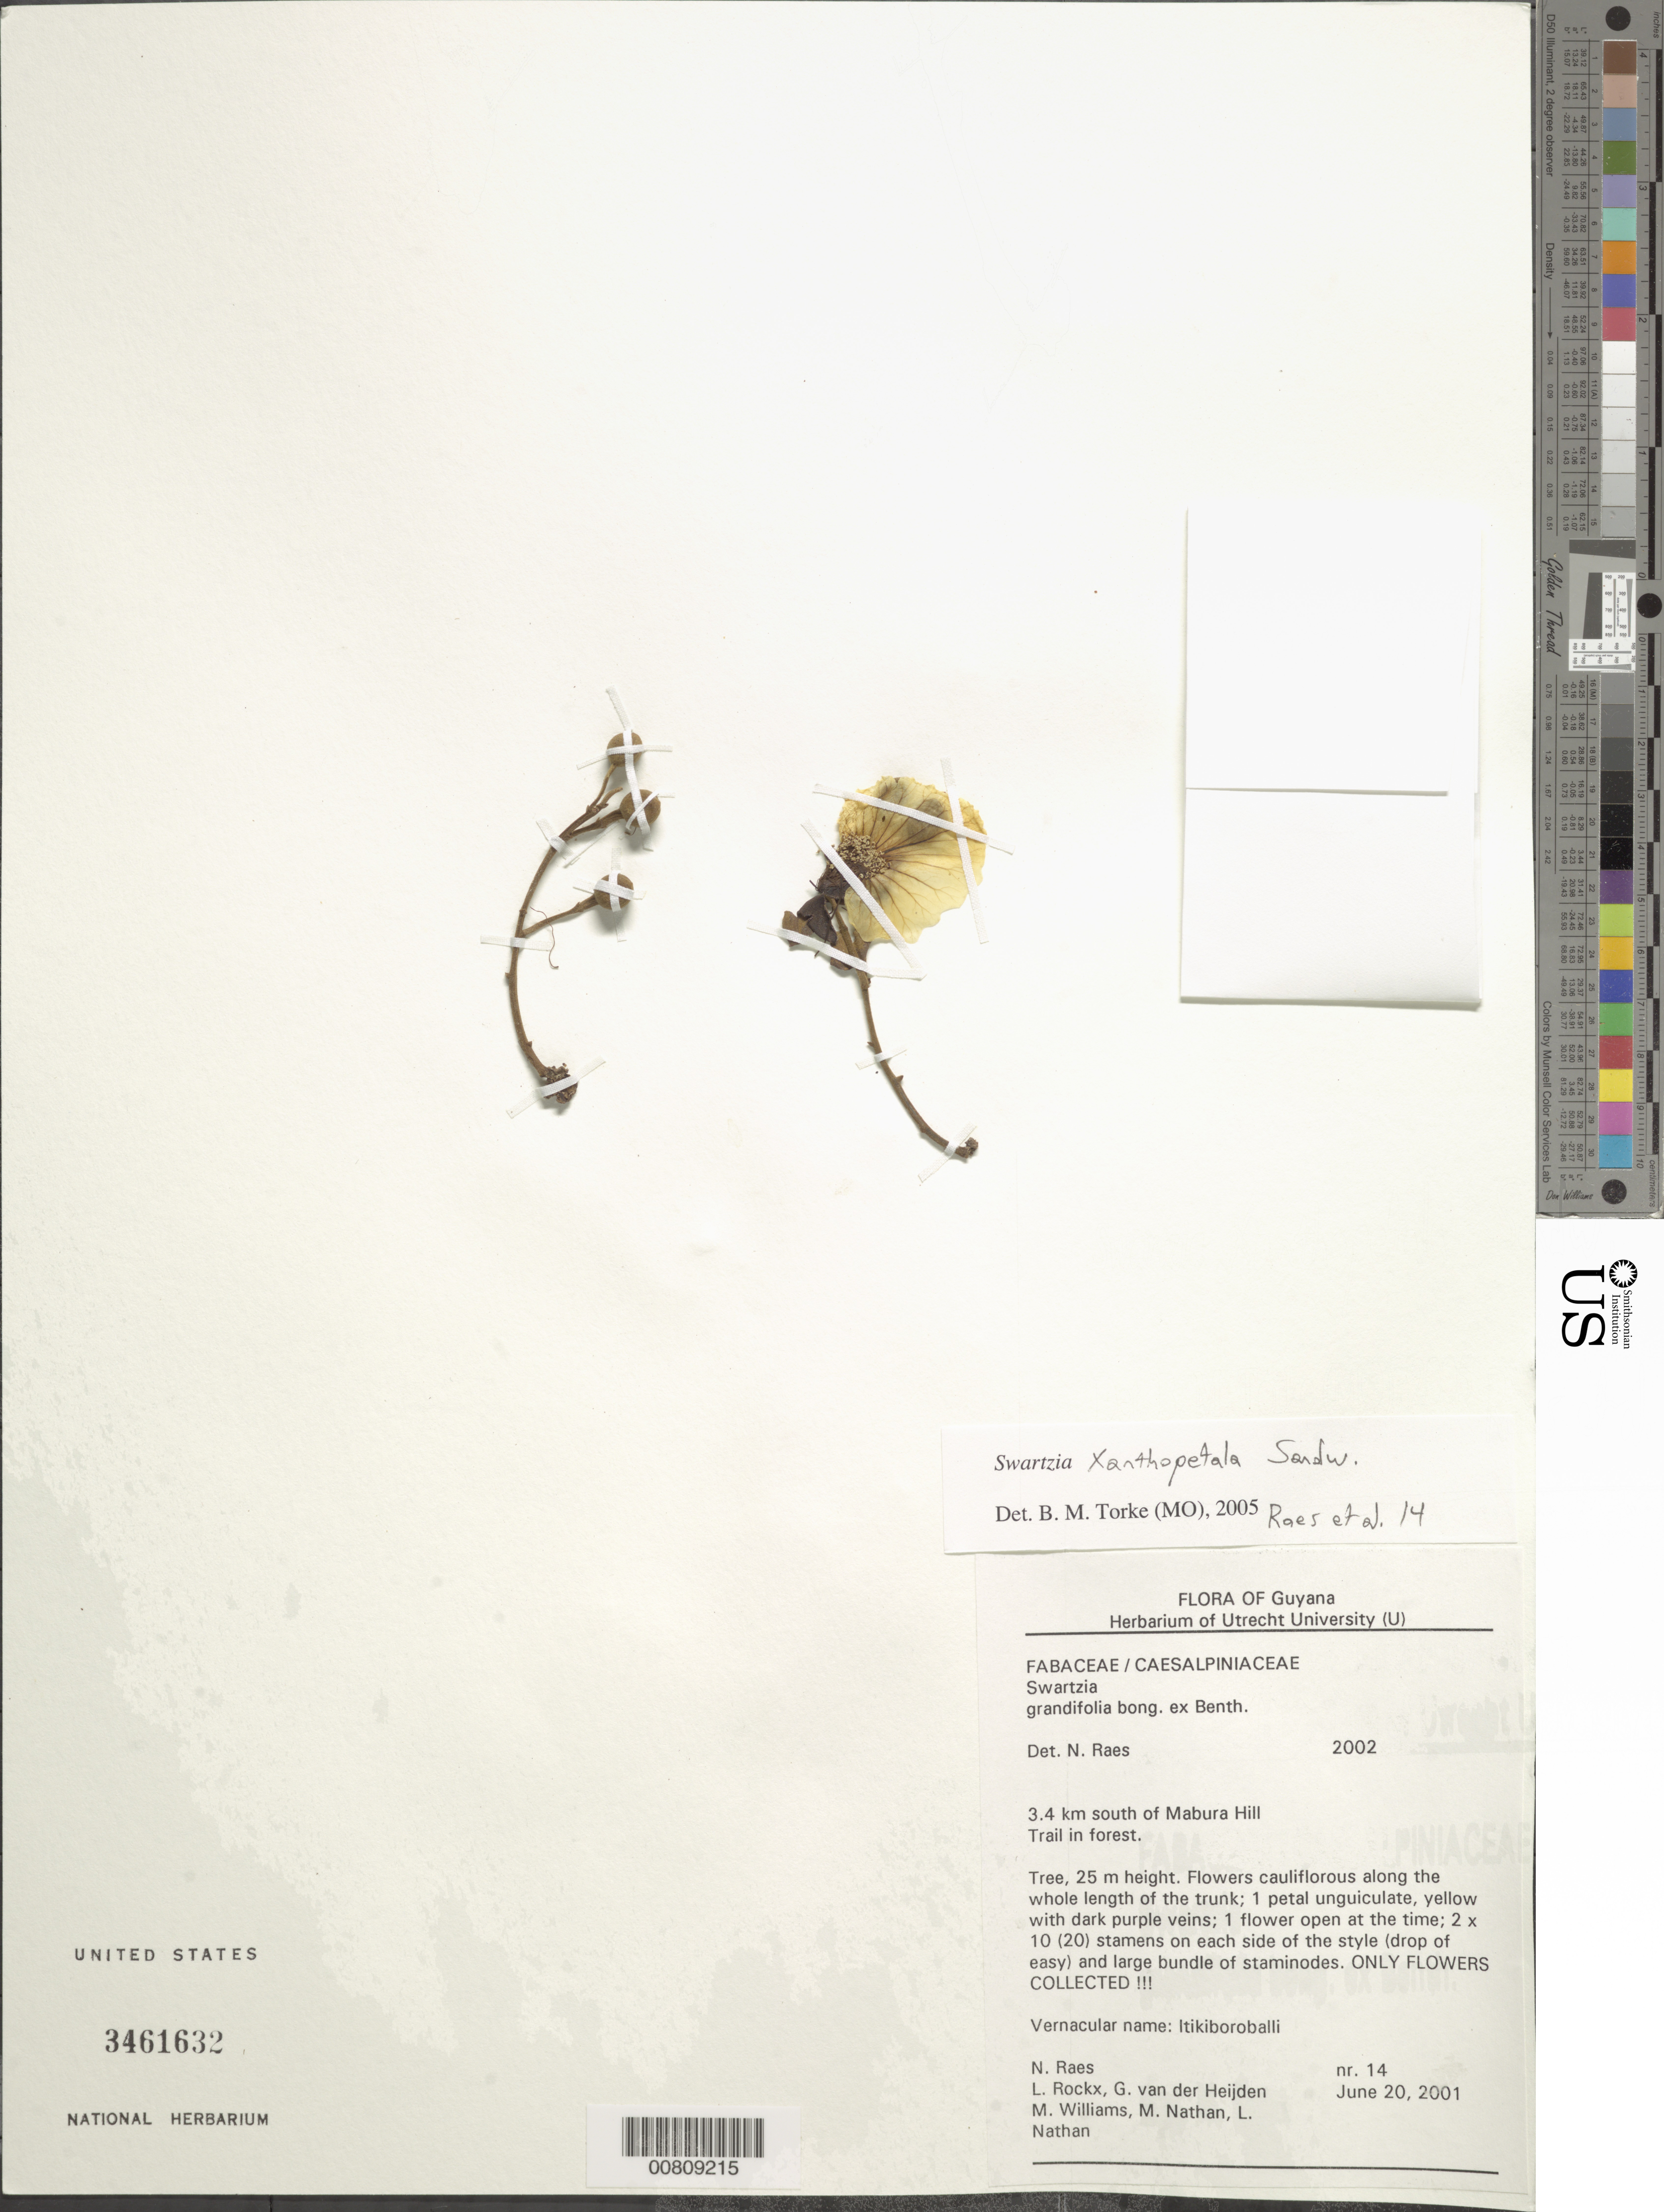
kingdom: Plantae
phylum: Tracheophyta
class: Magnoliopsida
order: Fabales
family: Fabaceae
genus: Swartzia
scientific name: Swartzia xanthopetala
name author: Sandwith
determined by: Torke, B. M., (MO)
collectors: N. Raes, L. Rockx, G. van der Heijden, M. Williams, M. Nathan & L. Nathan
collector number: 14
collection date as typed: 20-Jun-01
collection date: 2001-06-20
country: Guyana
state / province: U. Demerara-Berbice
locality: Mabura Hill, 3.4 km S of; trail in forest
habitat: Trail in forest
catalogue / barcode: US 3461632